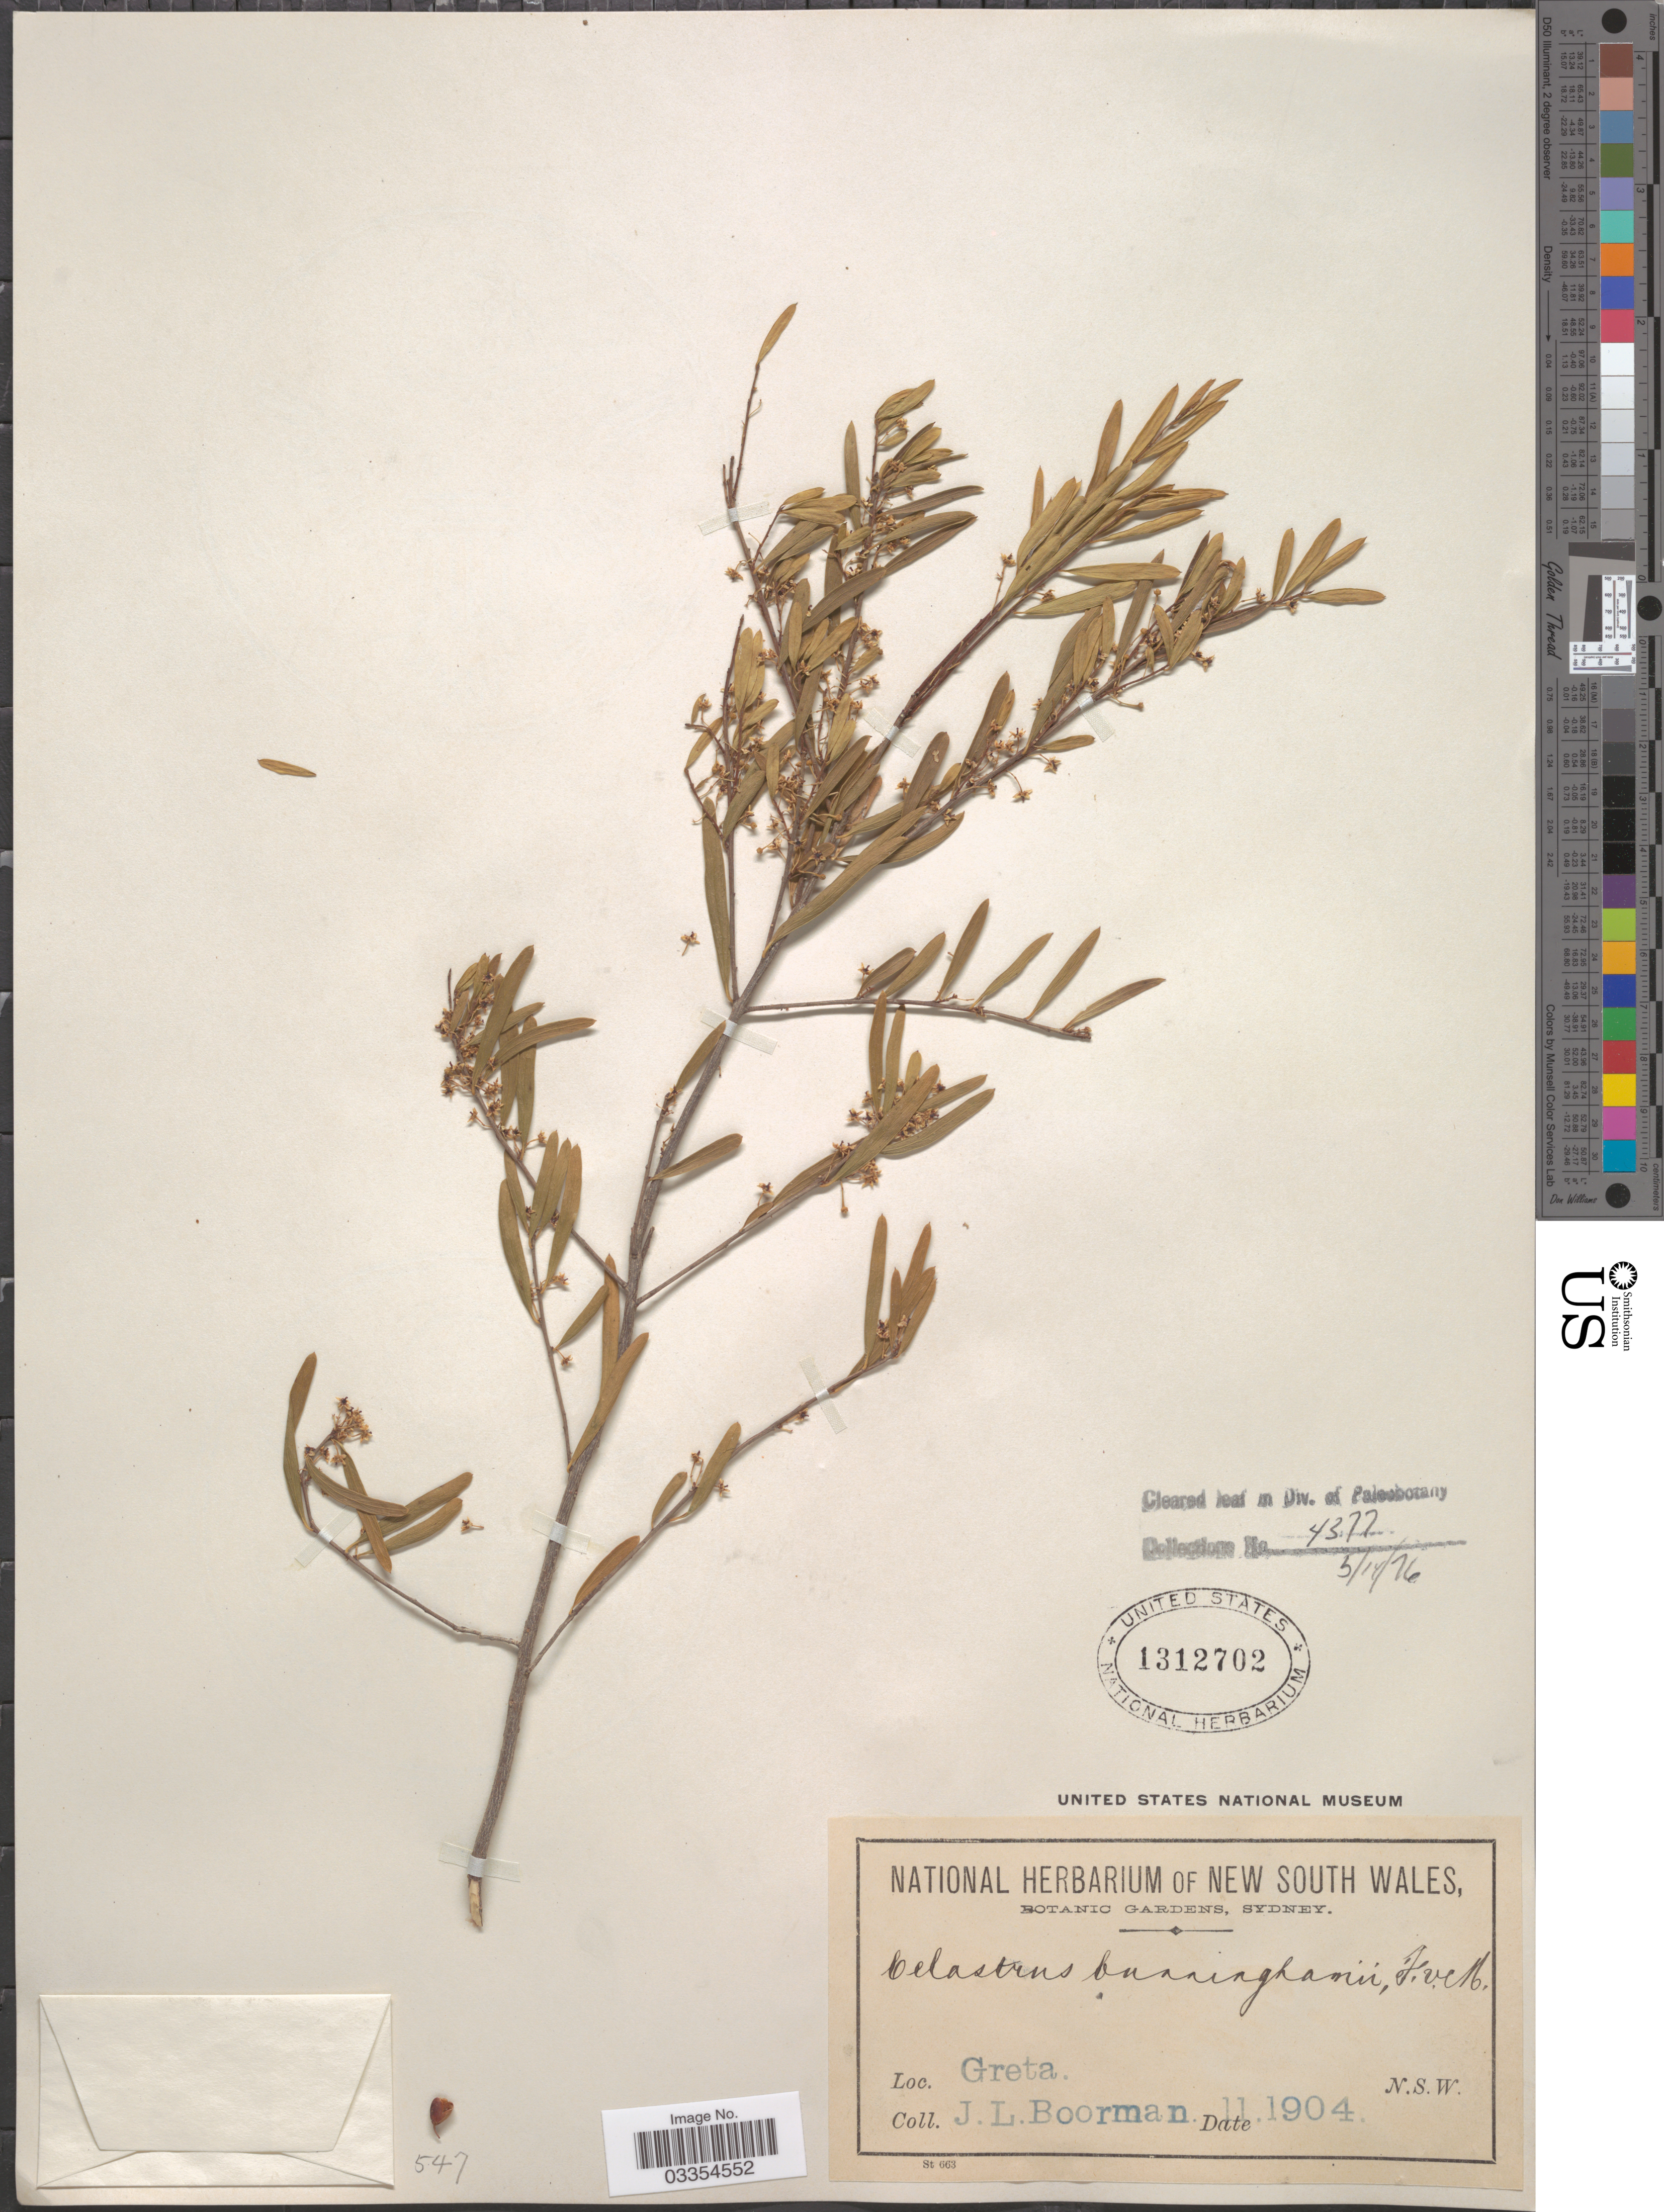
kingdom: Plantae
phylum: Tracheophyta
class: Magnoliopsida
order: Celastrales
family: Celastraceae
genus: Celastrus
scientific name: Celastrus cunninghamii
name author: (Hook.) F. Muell.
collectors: J. Boorman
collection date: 1904-11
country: Australia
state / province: New South Wales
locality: Greta.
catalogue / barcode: US 1312702